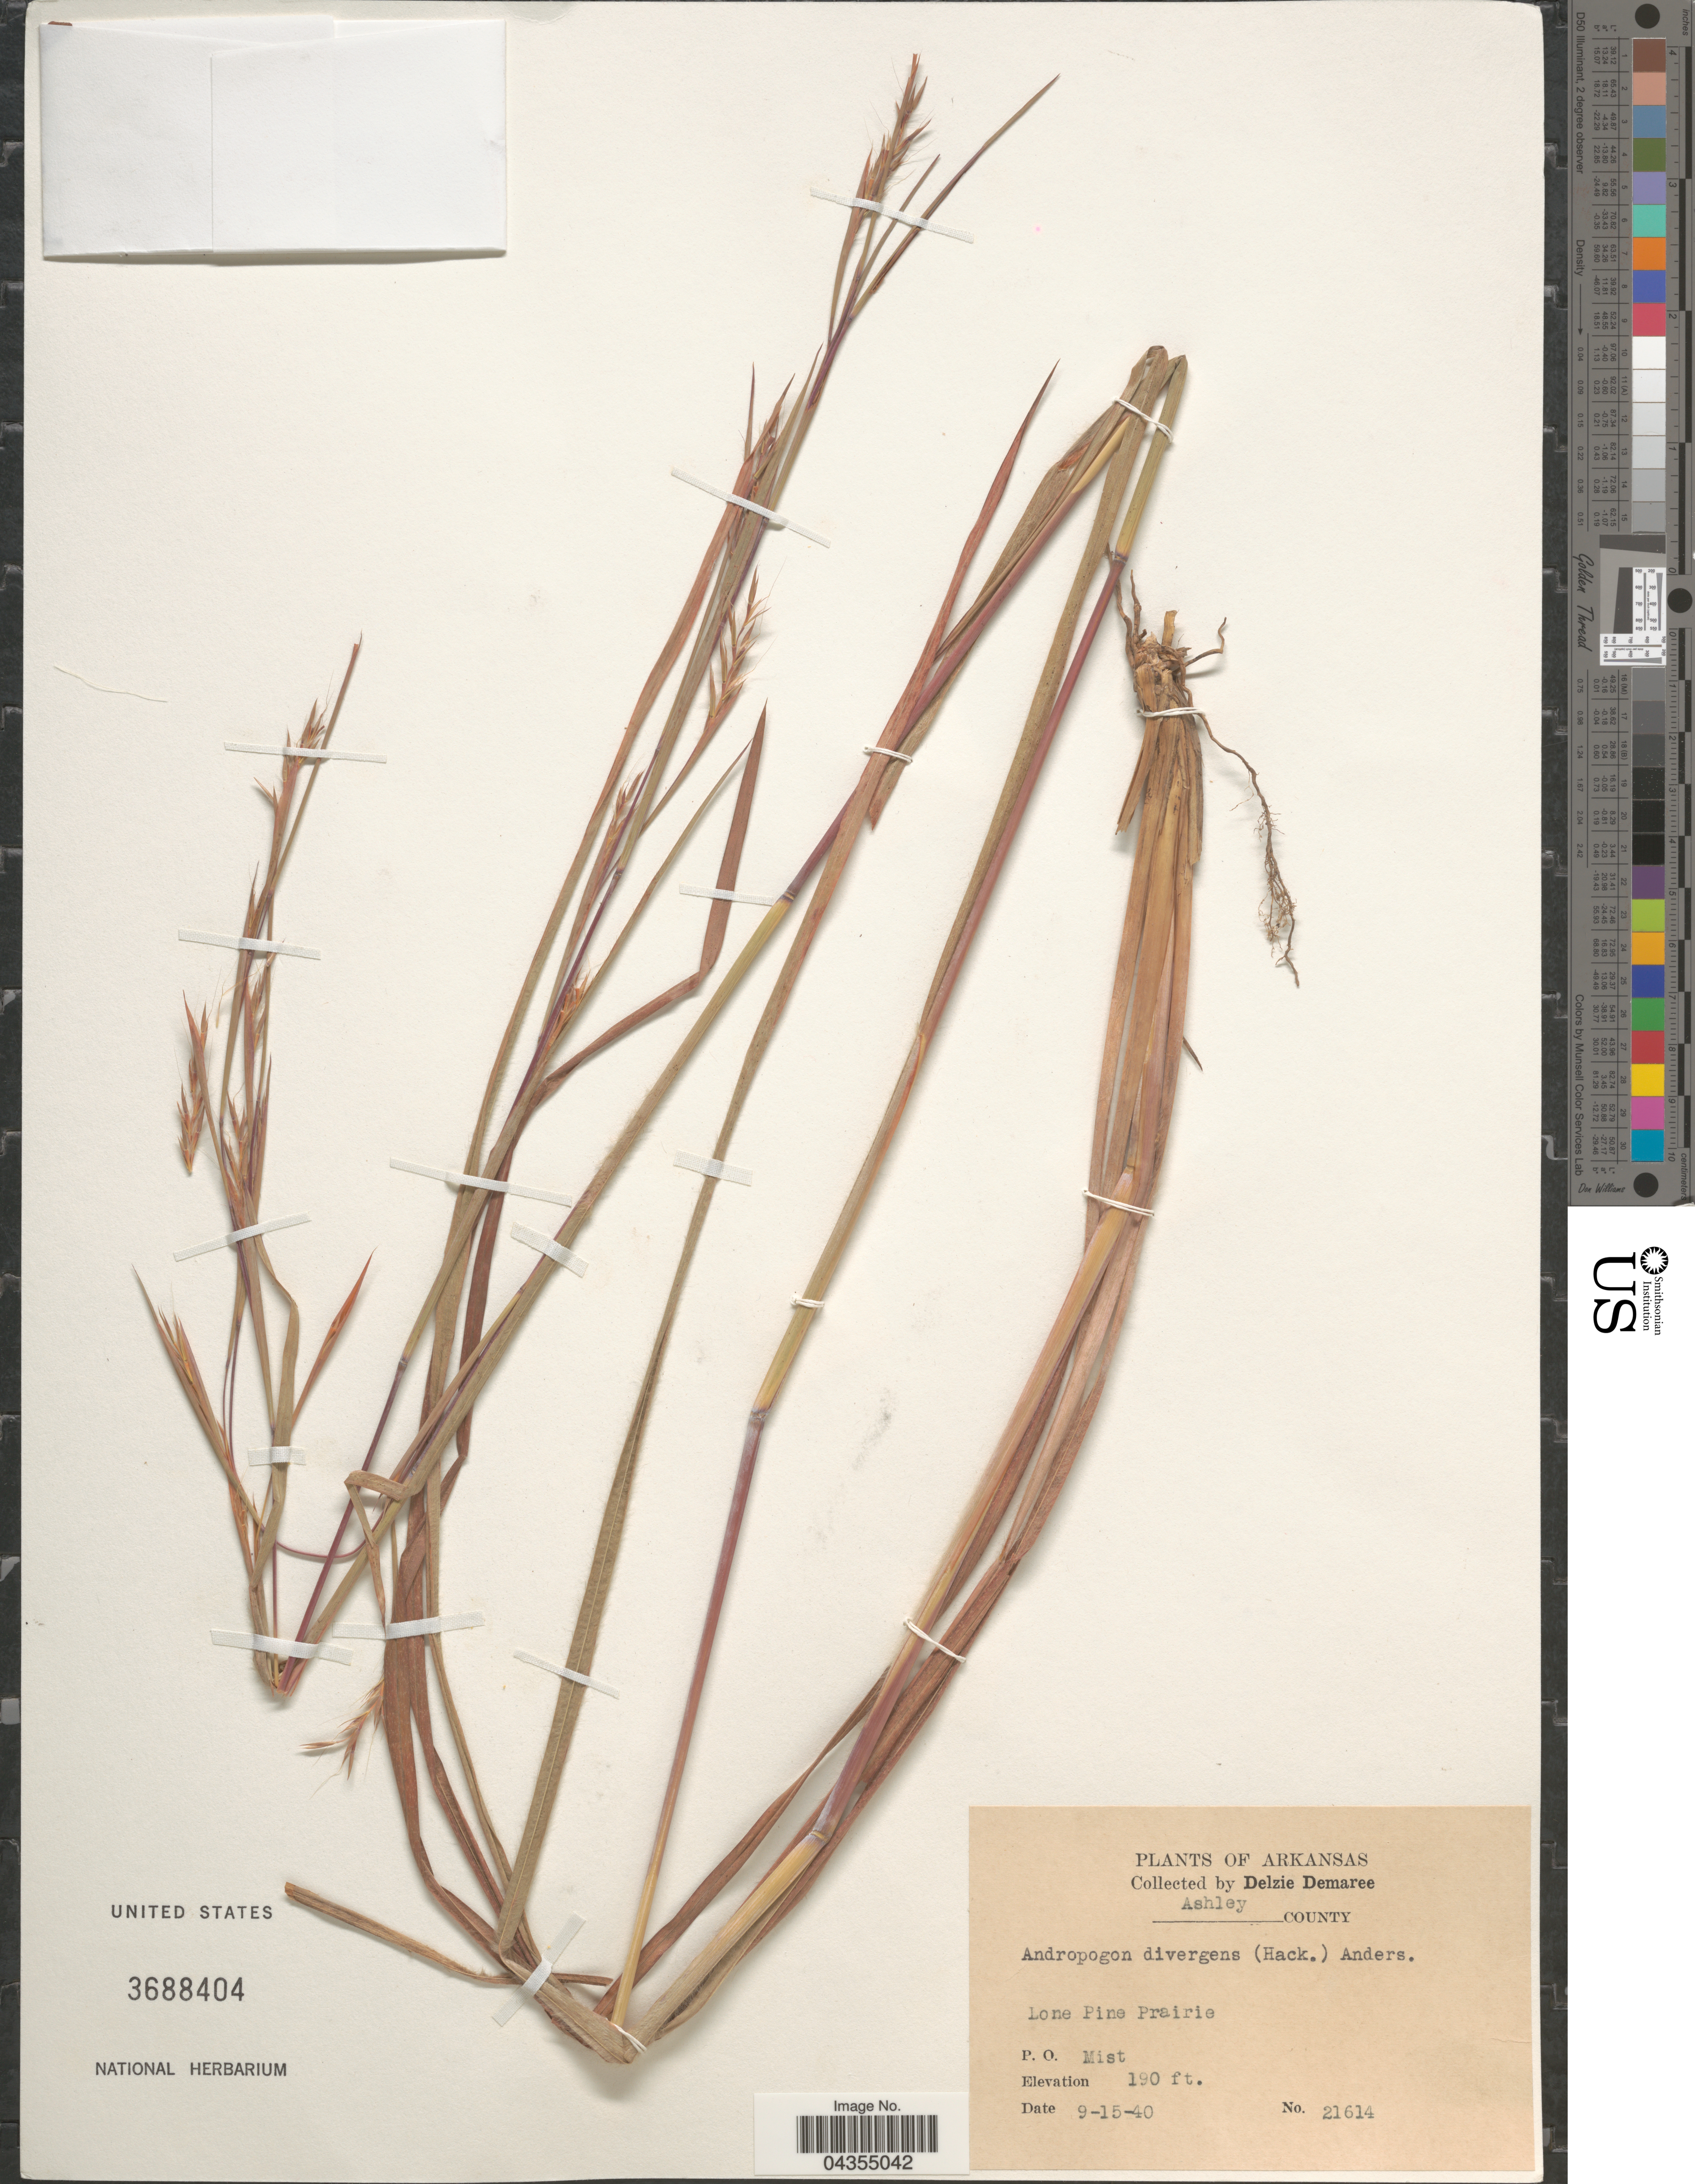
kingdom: Plantae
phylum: Tracheophyta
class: Liliopsida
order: Poales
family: Poaceae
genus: Schizachyrium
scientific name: Schizachyrium scoparium var. divergens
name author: (Hack.) Gould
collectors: D. Demaree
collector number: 21614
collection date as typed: Transcribed d/m/y: 15/9/40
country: United States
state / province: Arkansas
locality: Ashley County. Lone Pine Prairie. P.O. Mist.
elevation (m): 58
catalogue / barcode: US 3688404